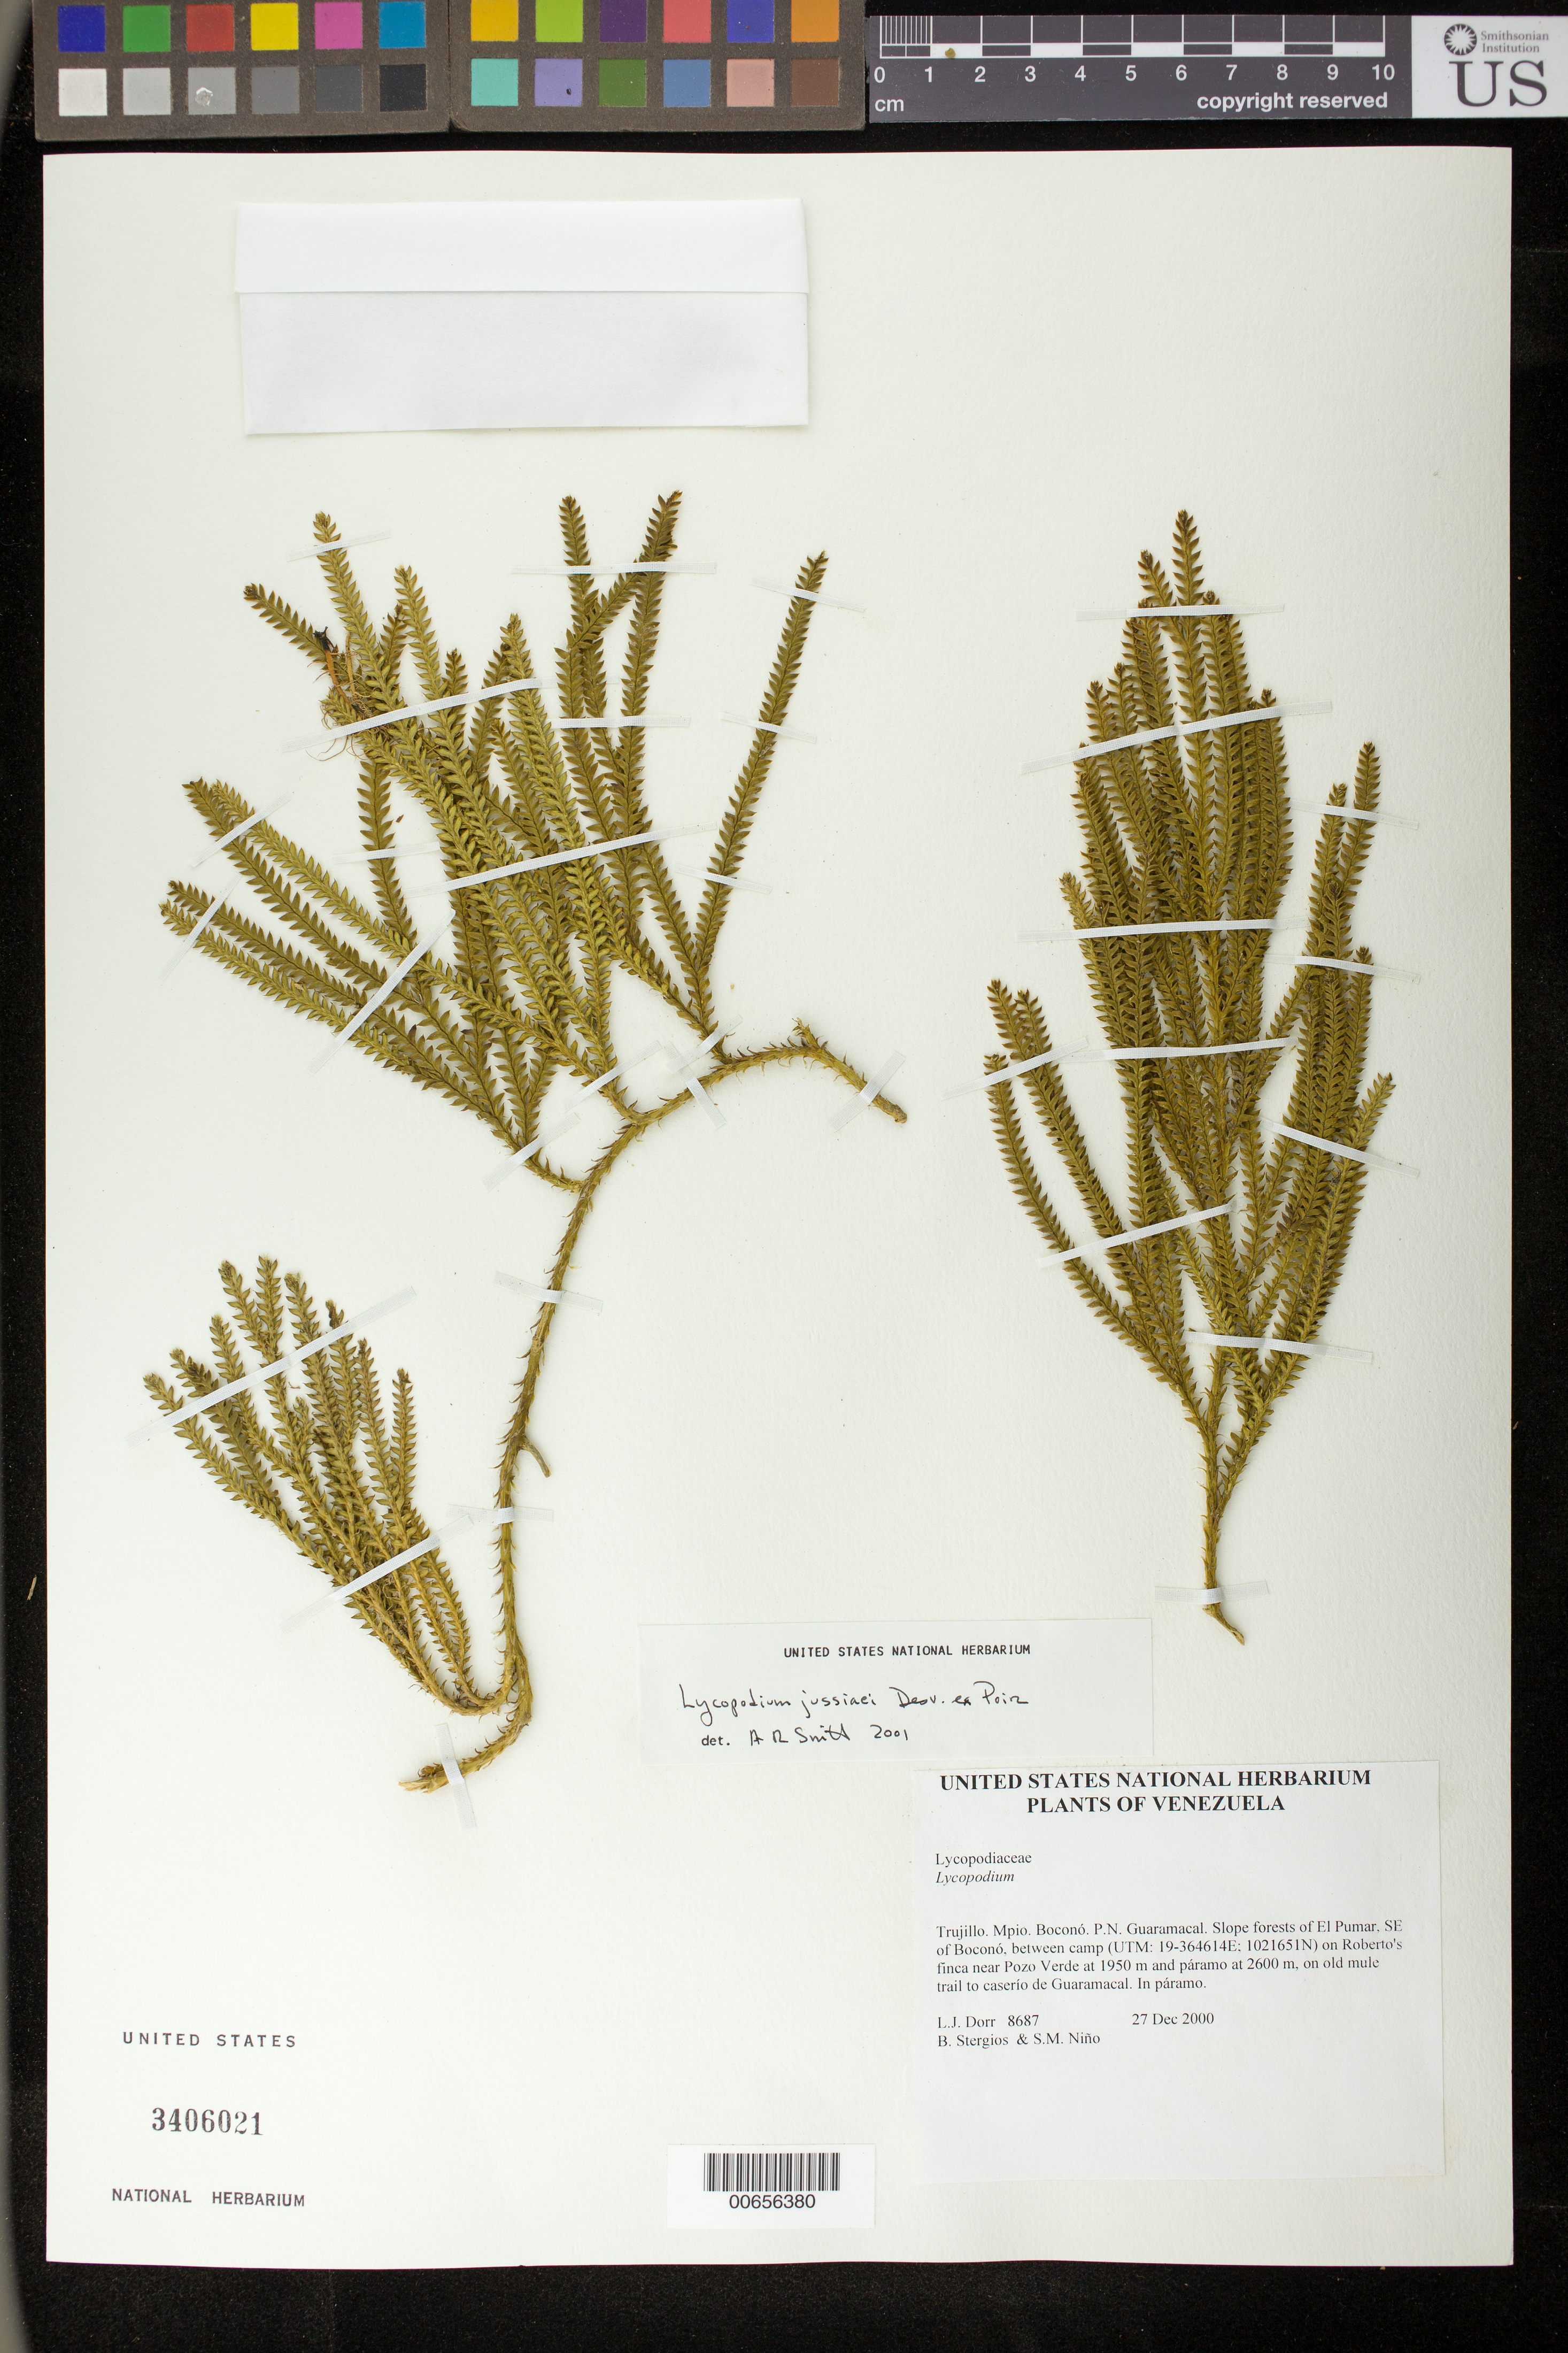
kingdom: Plantae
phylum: Tracheophyta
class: Lycopodiopsida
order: Lycopodiales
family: Lycopodiaceae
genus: Diphasium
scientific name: Diphasium jussiaei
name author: (Desv.) C. Presl ex Rothm.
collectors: L. J. Dorr, B. G. Stergios & S. M. Niño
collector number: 8687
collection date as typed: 27 Dec 2000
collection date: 2000-12-27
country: Venezuela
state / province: Trujillo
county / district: Boconó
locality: Parque Nacional Guaramacal. El Pumar, SE of Boconó, between camp on Roberto's finca near Pozo Verde at 1950 m and páramo at 2600 m, on old mule trail to caserío de Guaramacal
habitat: In páramo.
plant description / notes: PORT, UC, US, VEN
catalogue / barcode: US 3406021